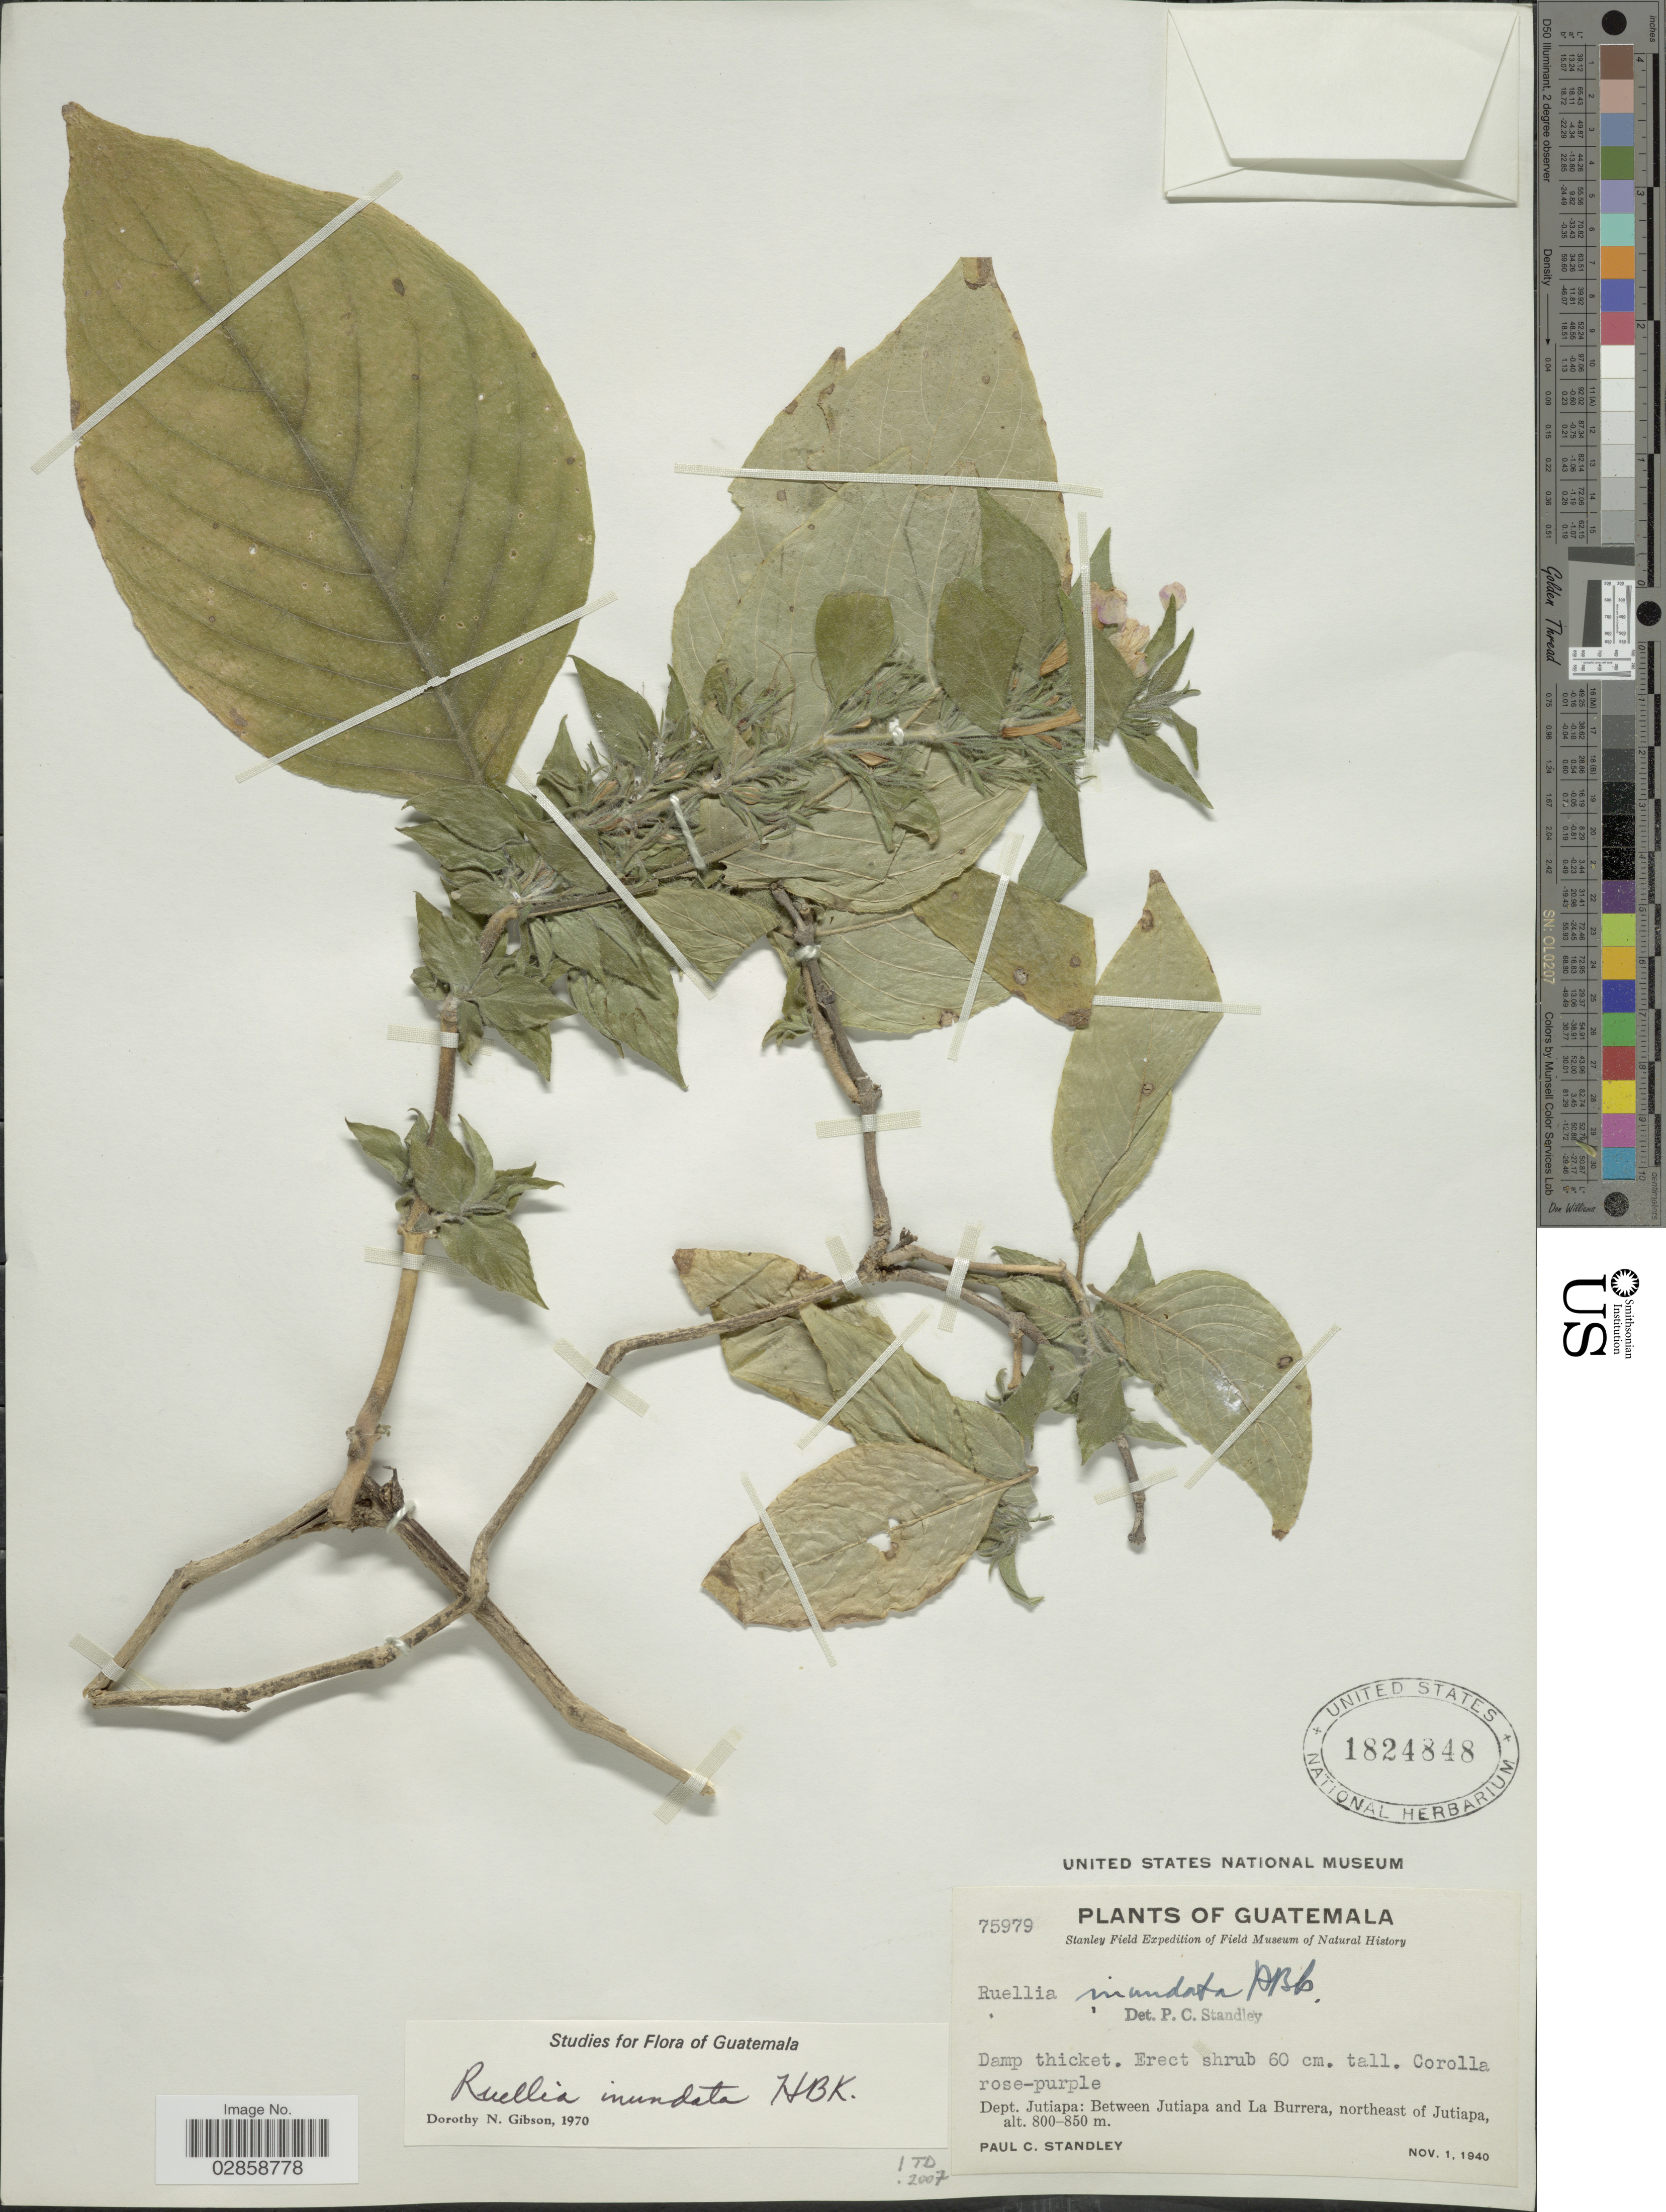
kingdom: Plantae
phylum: Tracheophyta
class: Magnoliopsida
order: Lamiales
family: Acanthaceae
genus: Ruellia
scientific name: Ruellia inundata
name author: Kunth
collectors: P. C. Standley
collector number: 75979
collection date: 1940-11-01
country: Guatemala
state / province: Jutiapa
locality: Dept. Jutiapa: Between Jutiapa and La Burrera, northeast of Jutiapa.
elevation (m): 800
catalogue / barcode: US 1824848